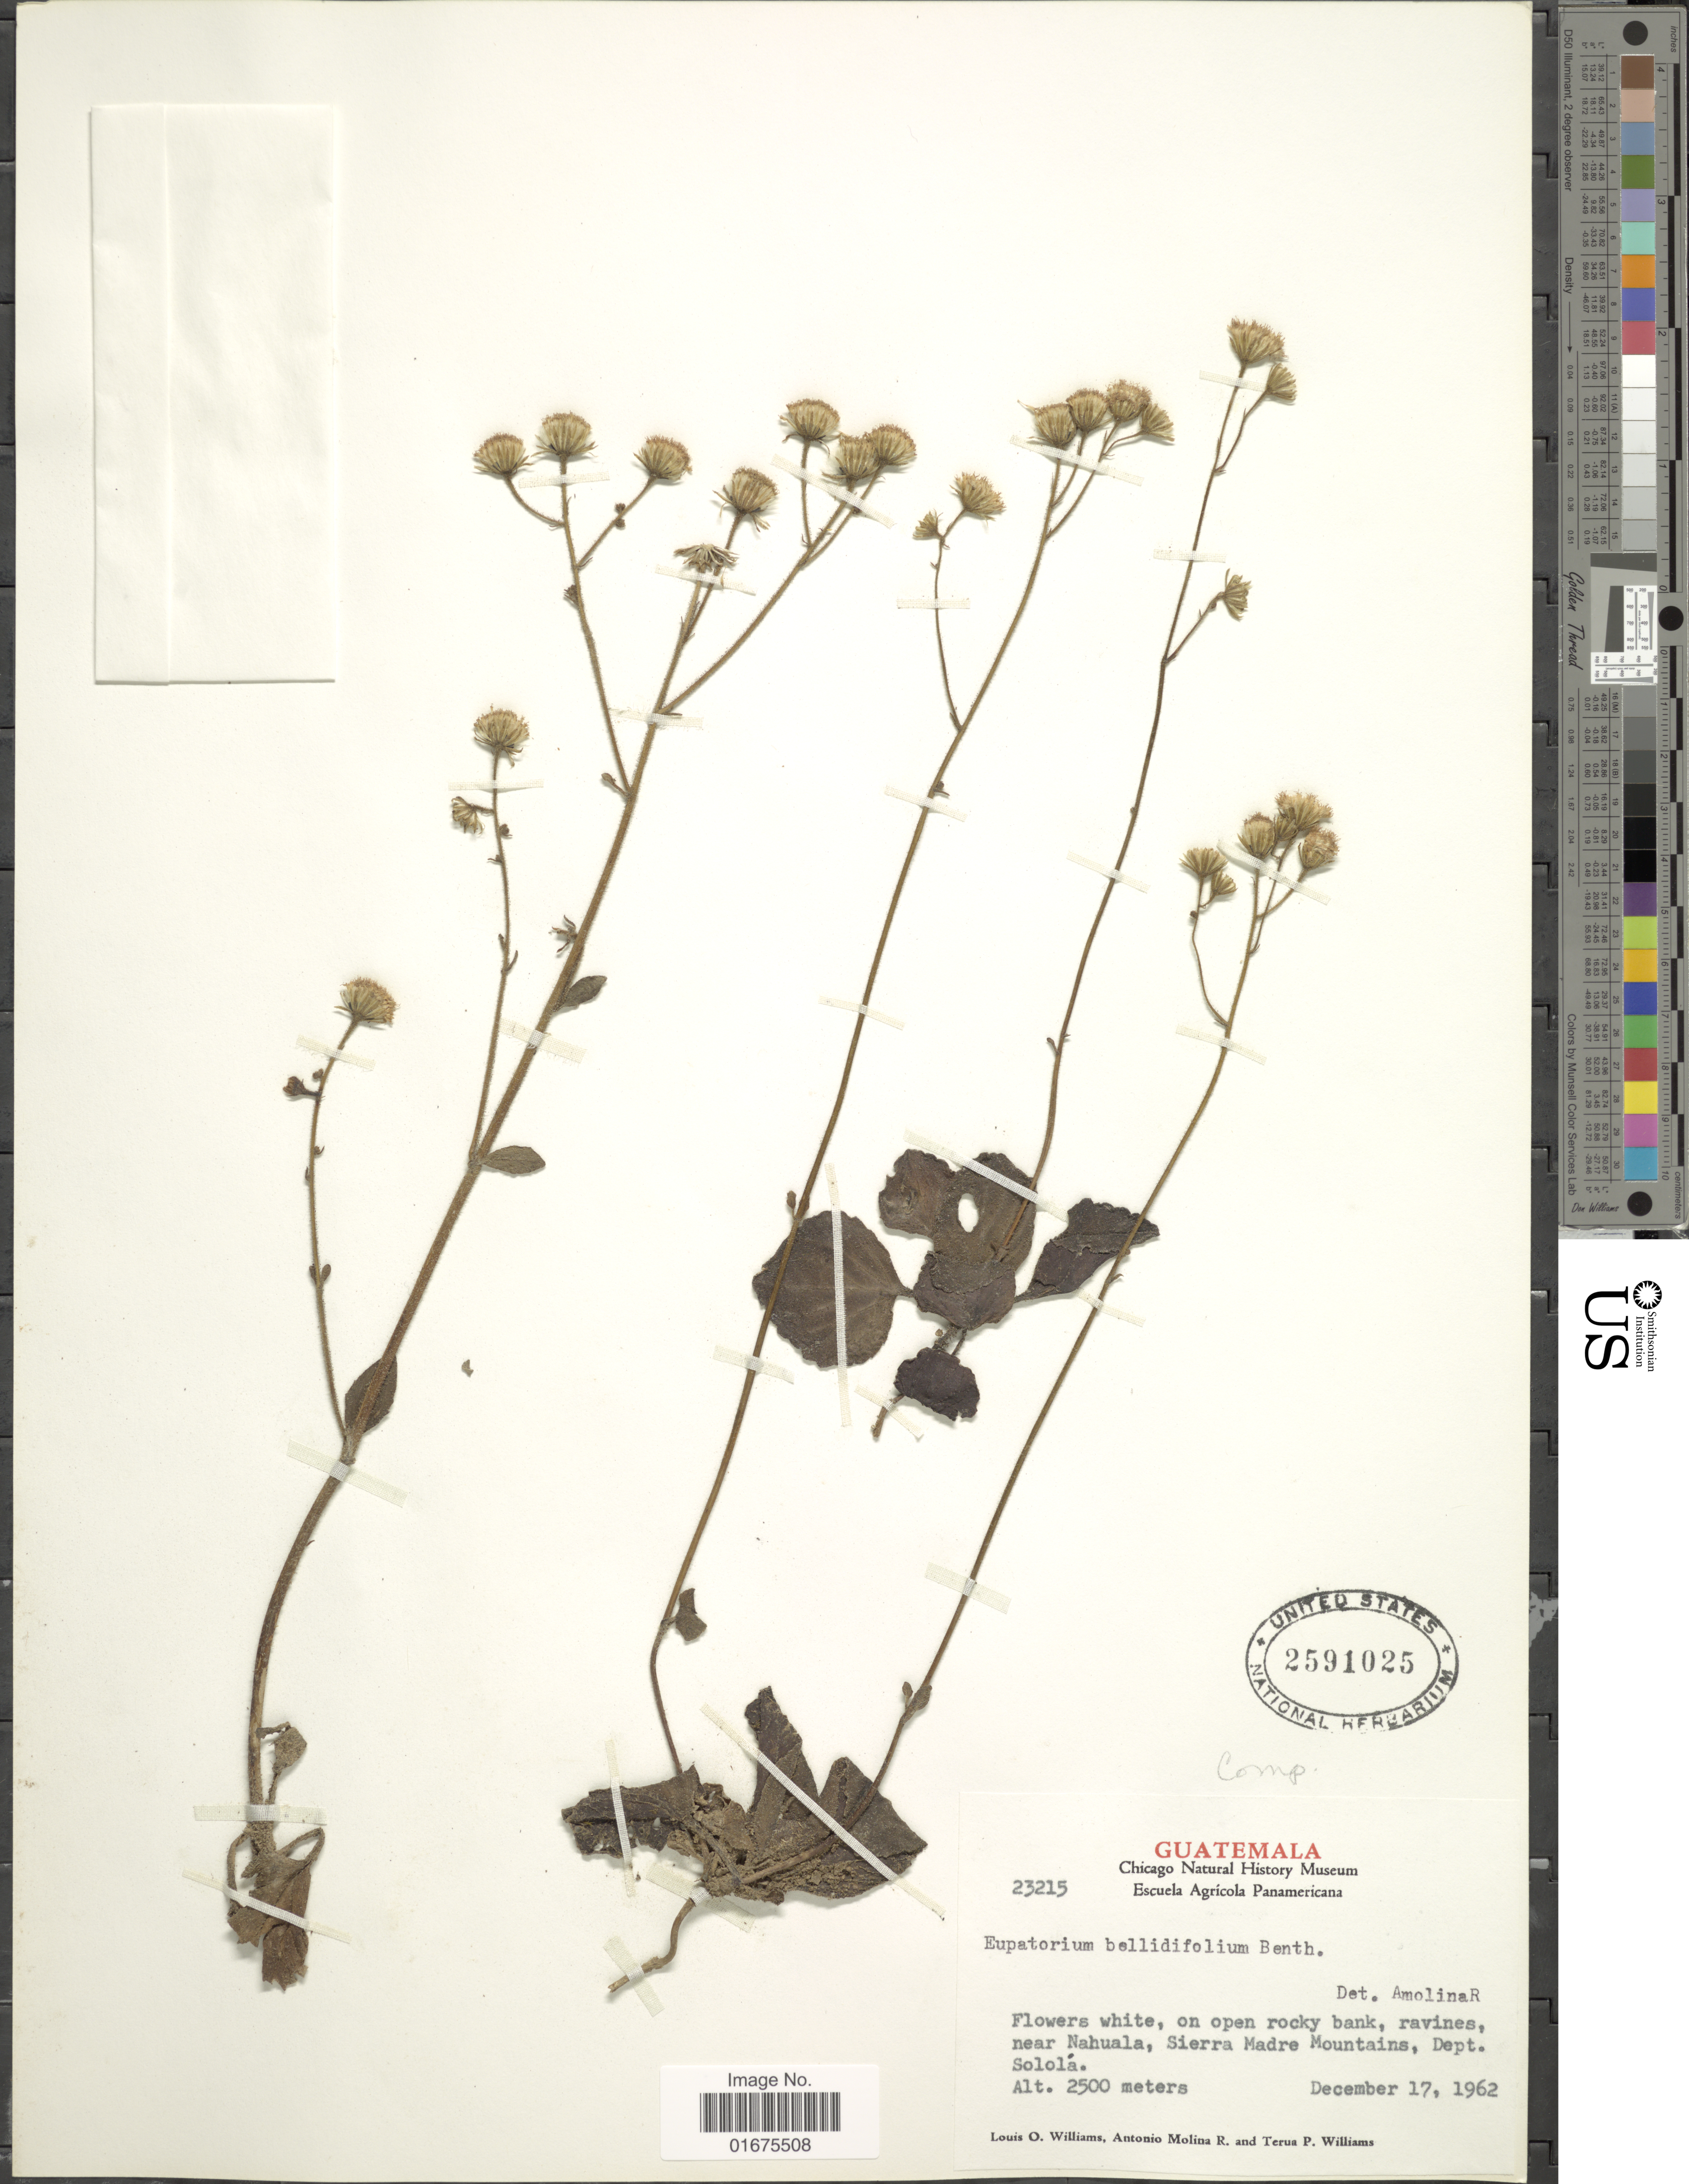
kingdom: Plantae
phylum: Tracheophyta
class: Magnoliopsida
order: Asterales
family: Asteraceae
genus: Ageratina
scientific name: Ageratina bellidifolia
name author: (Benth.) R.M. King & H. Rob.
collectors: L. O. Williams, A. Molina R. & T. P. Williams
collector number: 23215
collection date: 1962-12-17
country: Guatemala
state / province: Sololá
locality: Near Nahuala, Sierra Madre Mountains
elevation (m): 2500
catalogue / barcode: US 2591025